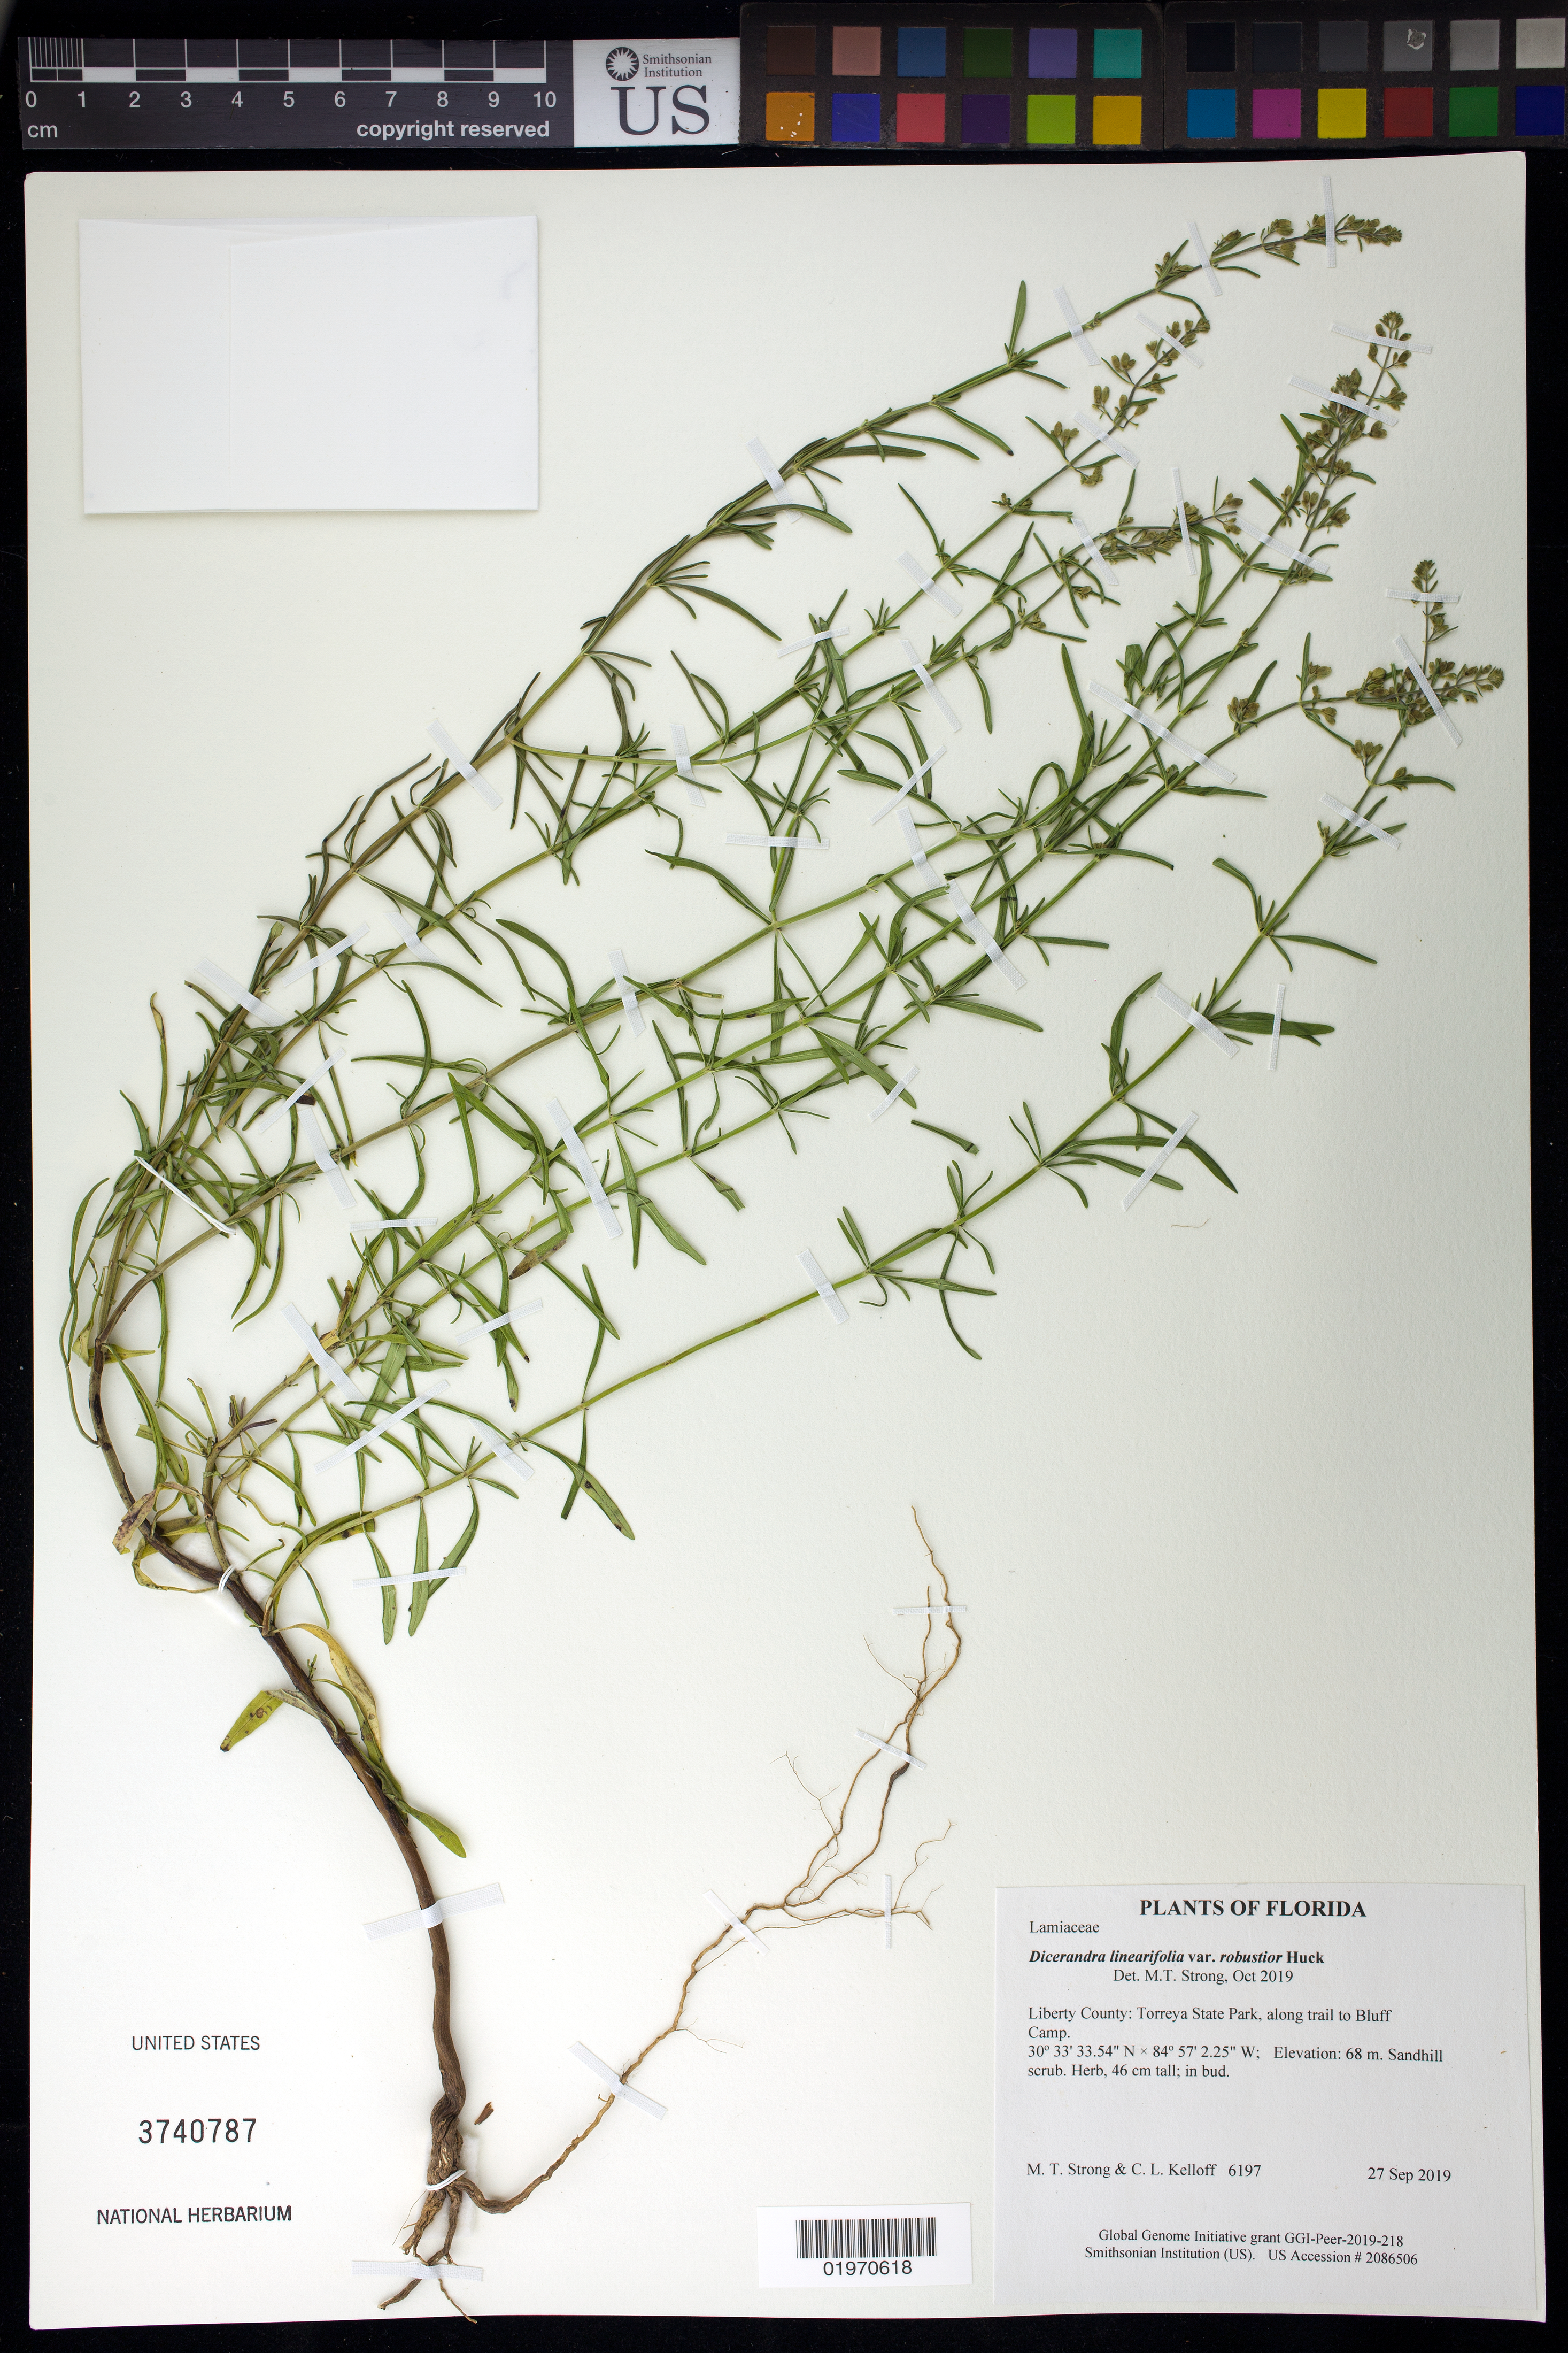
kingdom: Plantae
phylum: Tracheophyta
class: Magnoliopsida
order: Lamiales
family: Lamiaceae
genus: Dicerandra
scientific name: Dicerandra linearifolia var. robustior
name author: Huck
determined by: Strong, Mark T., (BOT), Smithsonian Institution - National Museum of Natural History (UNITED STATES)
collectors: M. T. Strong & C. L. Kelloff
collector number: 6197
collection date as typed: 27 Sep 2019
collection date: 2019-09-27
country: United States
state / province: Florida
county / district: Liberty County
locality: Torreya State Park, along trail to Bluff Camp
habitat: Sandhill scrub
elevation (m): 68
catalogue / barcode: US 3740787